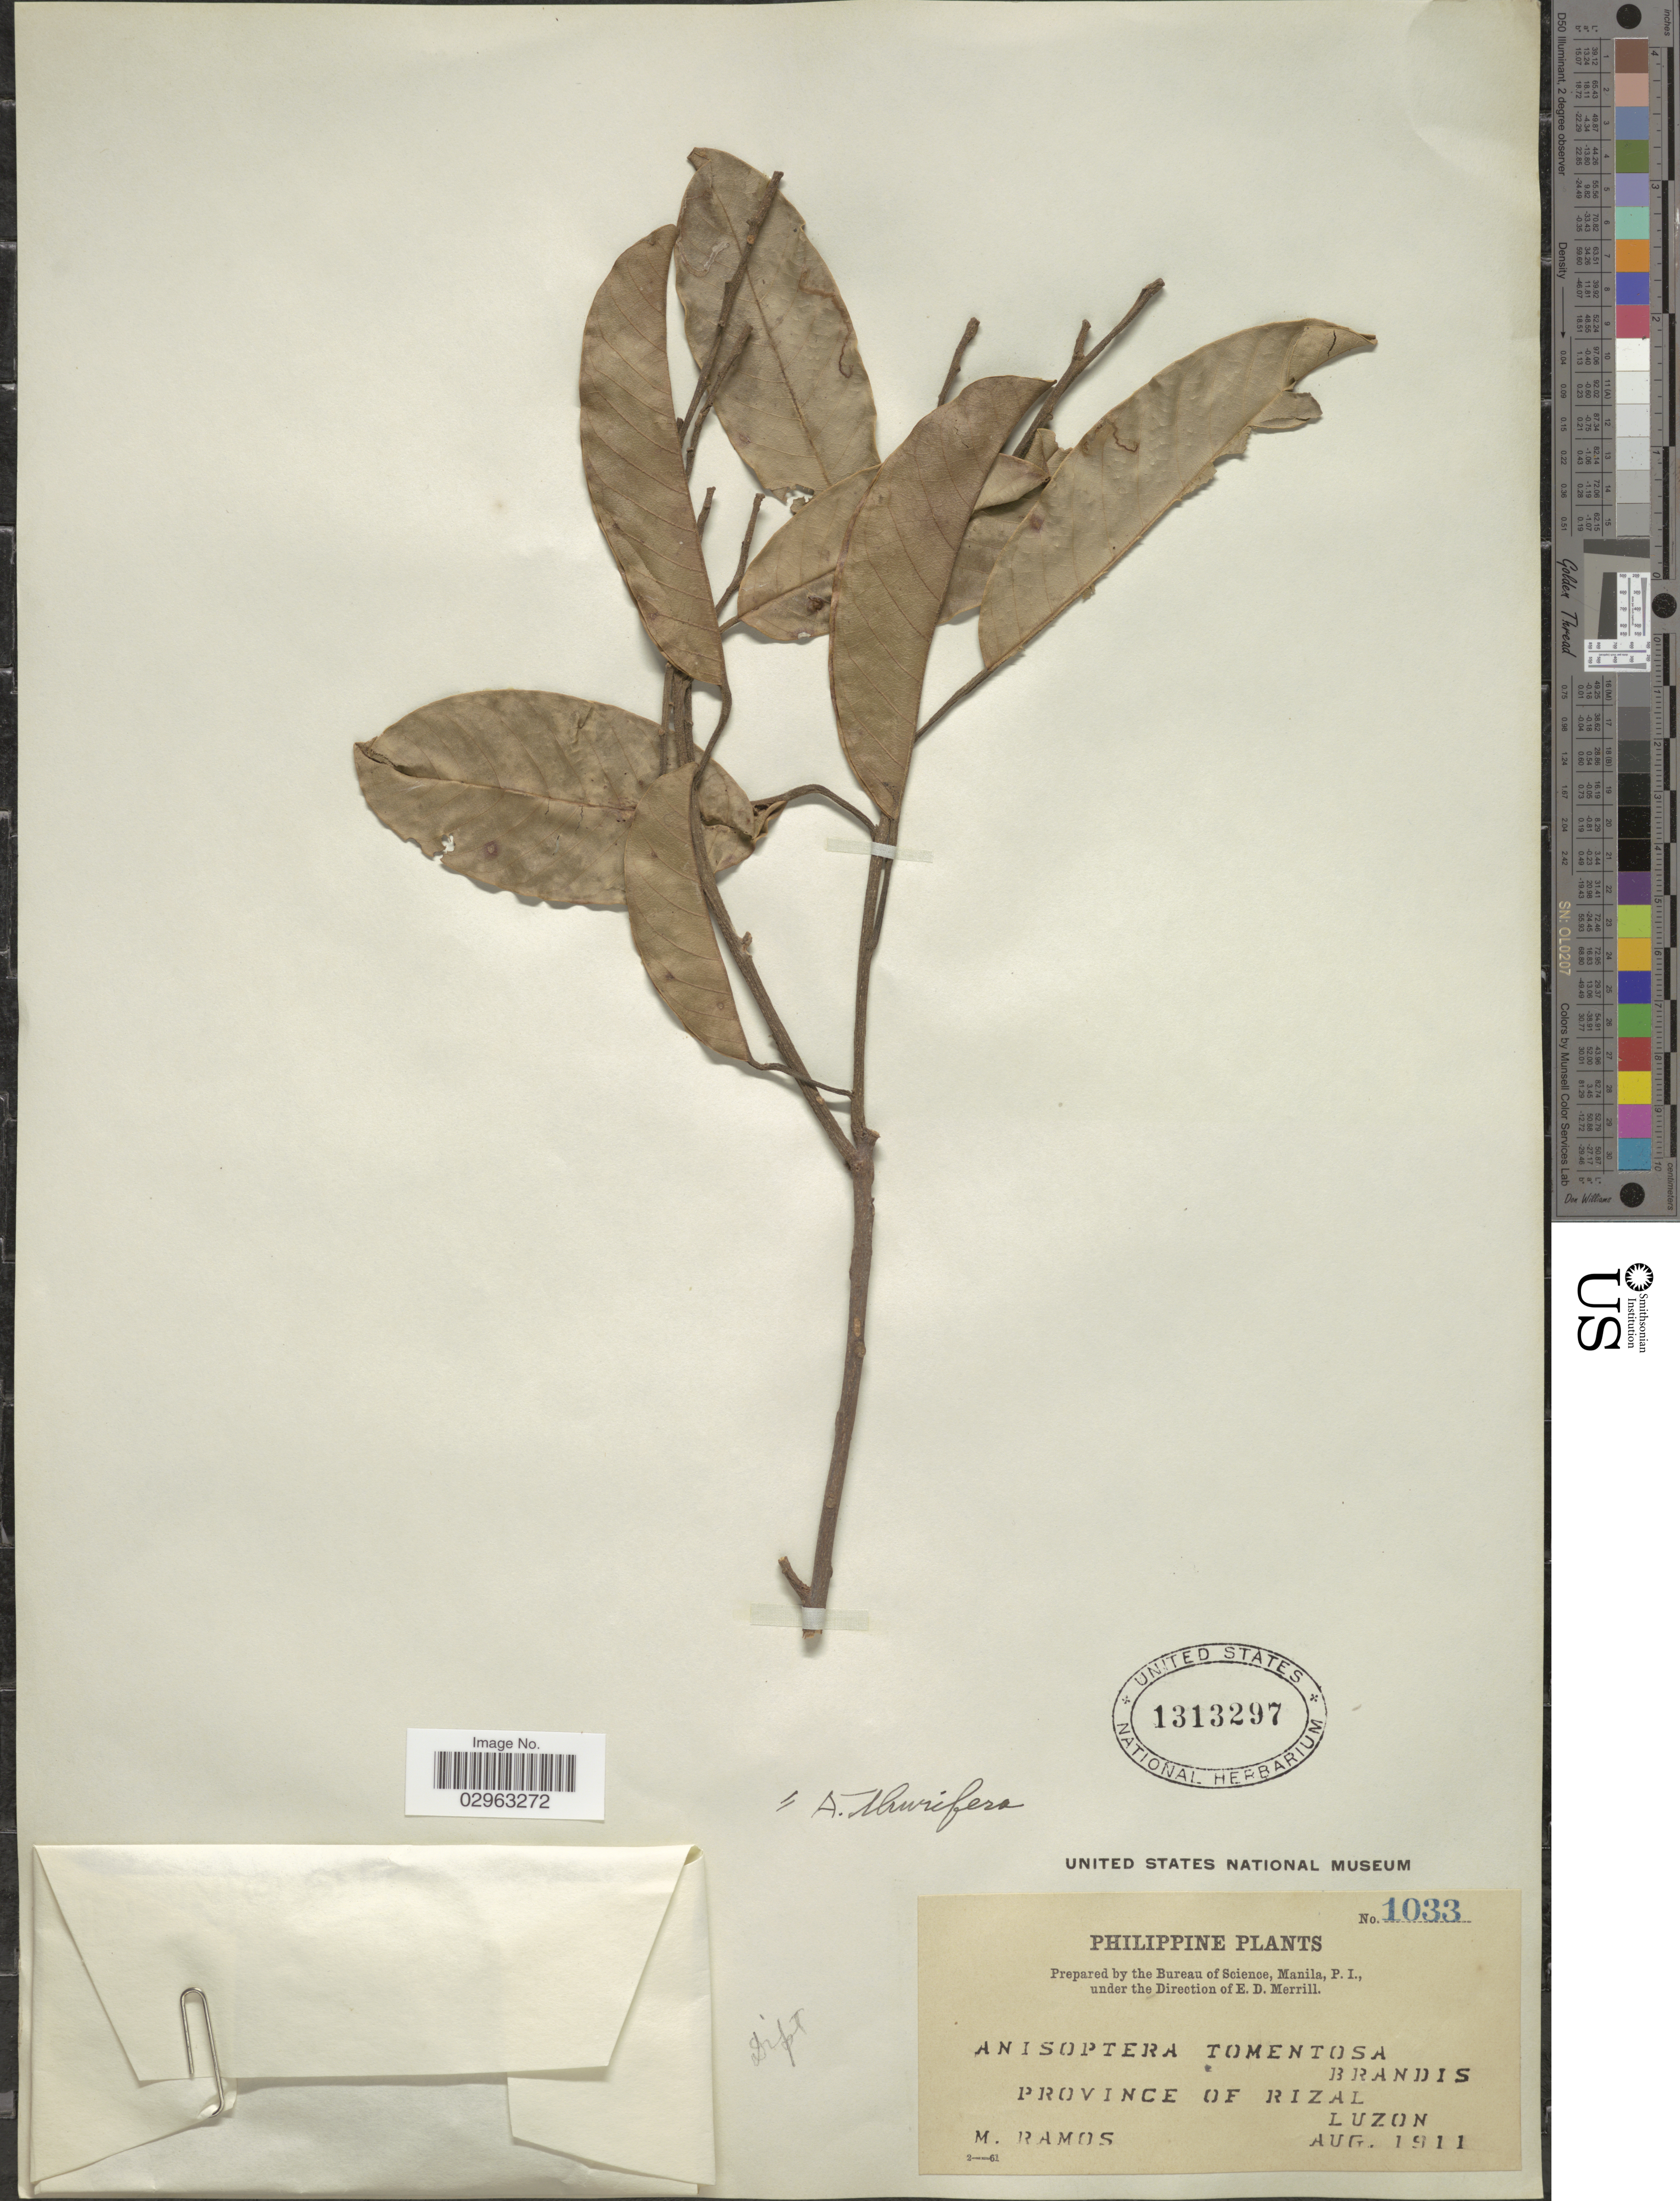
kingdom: Plantae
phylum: Tracheophyta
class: Magnoliopsida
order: Malvales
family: Dipterocarpaceae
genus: Anisoptera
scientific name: Anisoptera thurifera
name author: (Blanco) Blume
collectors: M. Ramos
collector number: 1033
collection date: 1911-08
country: Philippines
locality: Province of Rizal, Luzon.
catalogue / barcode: US 1313297